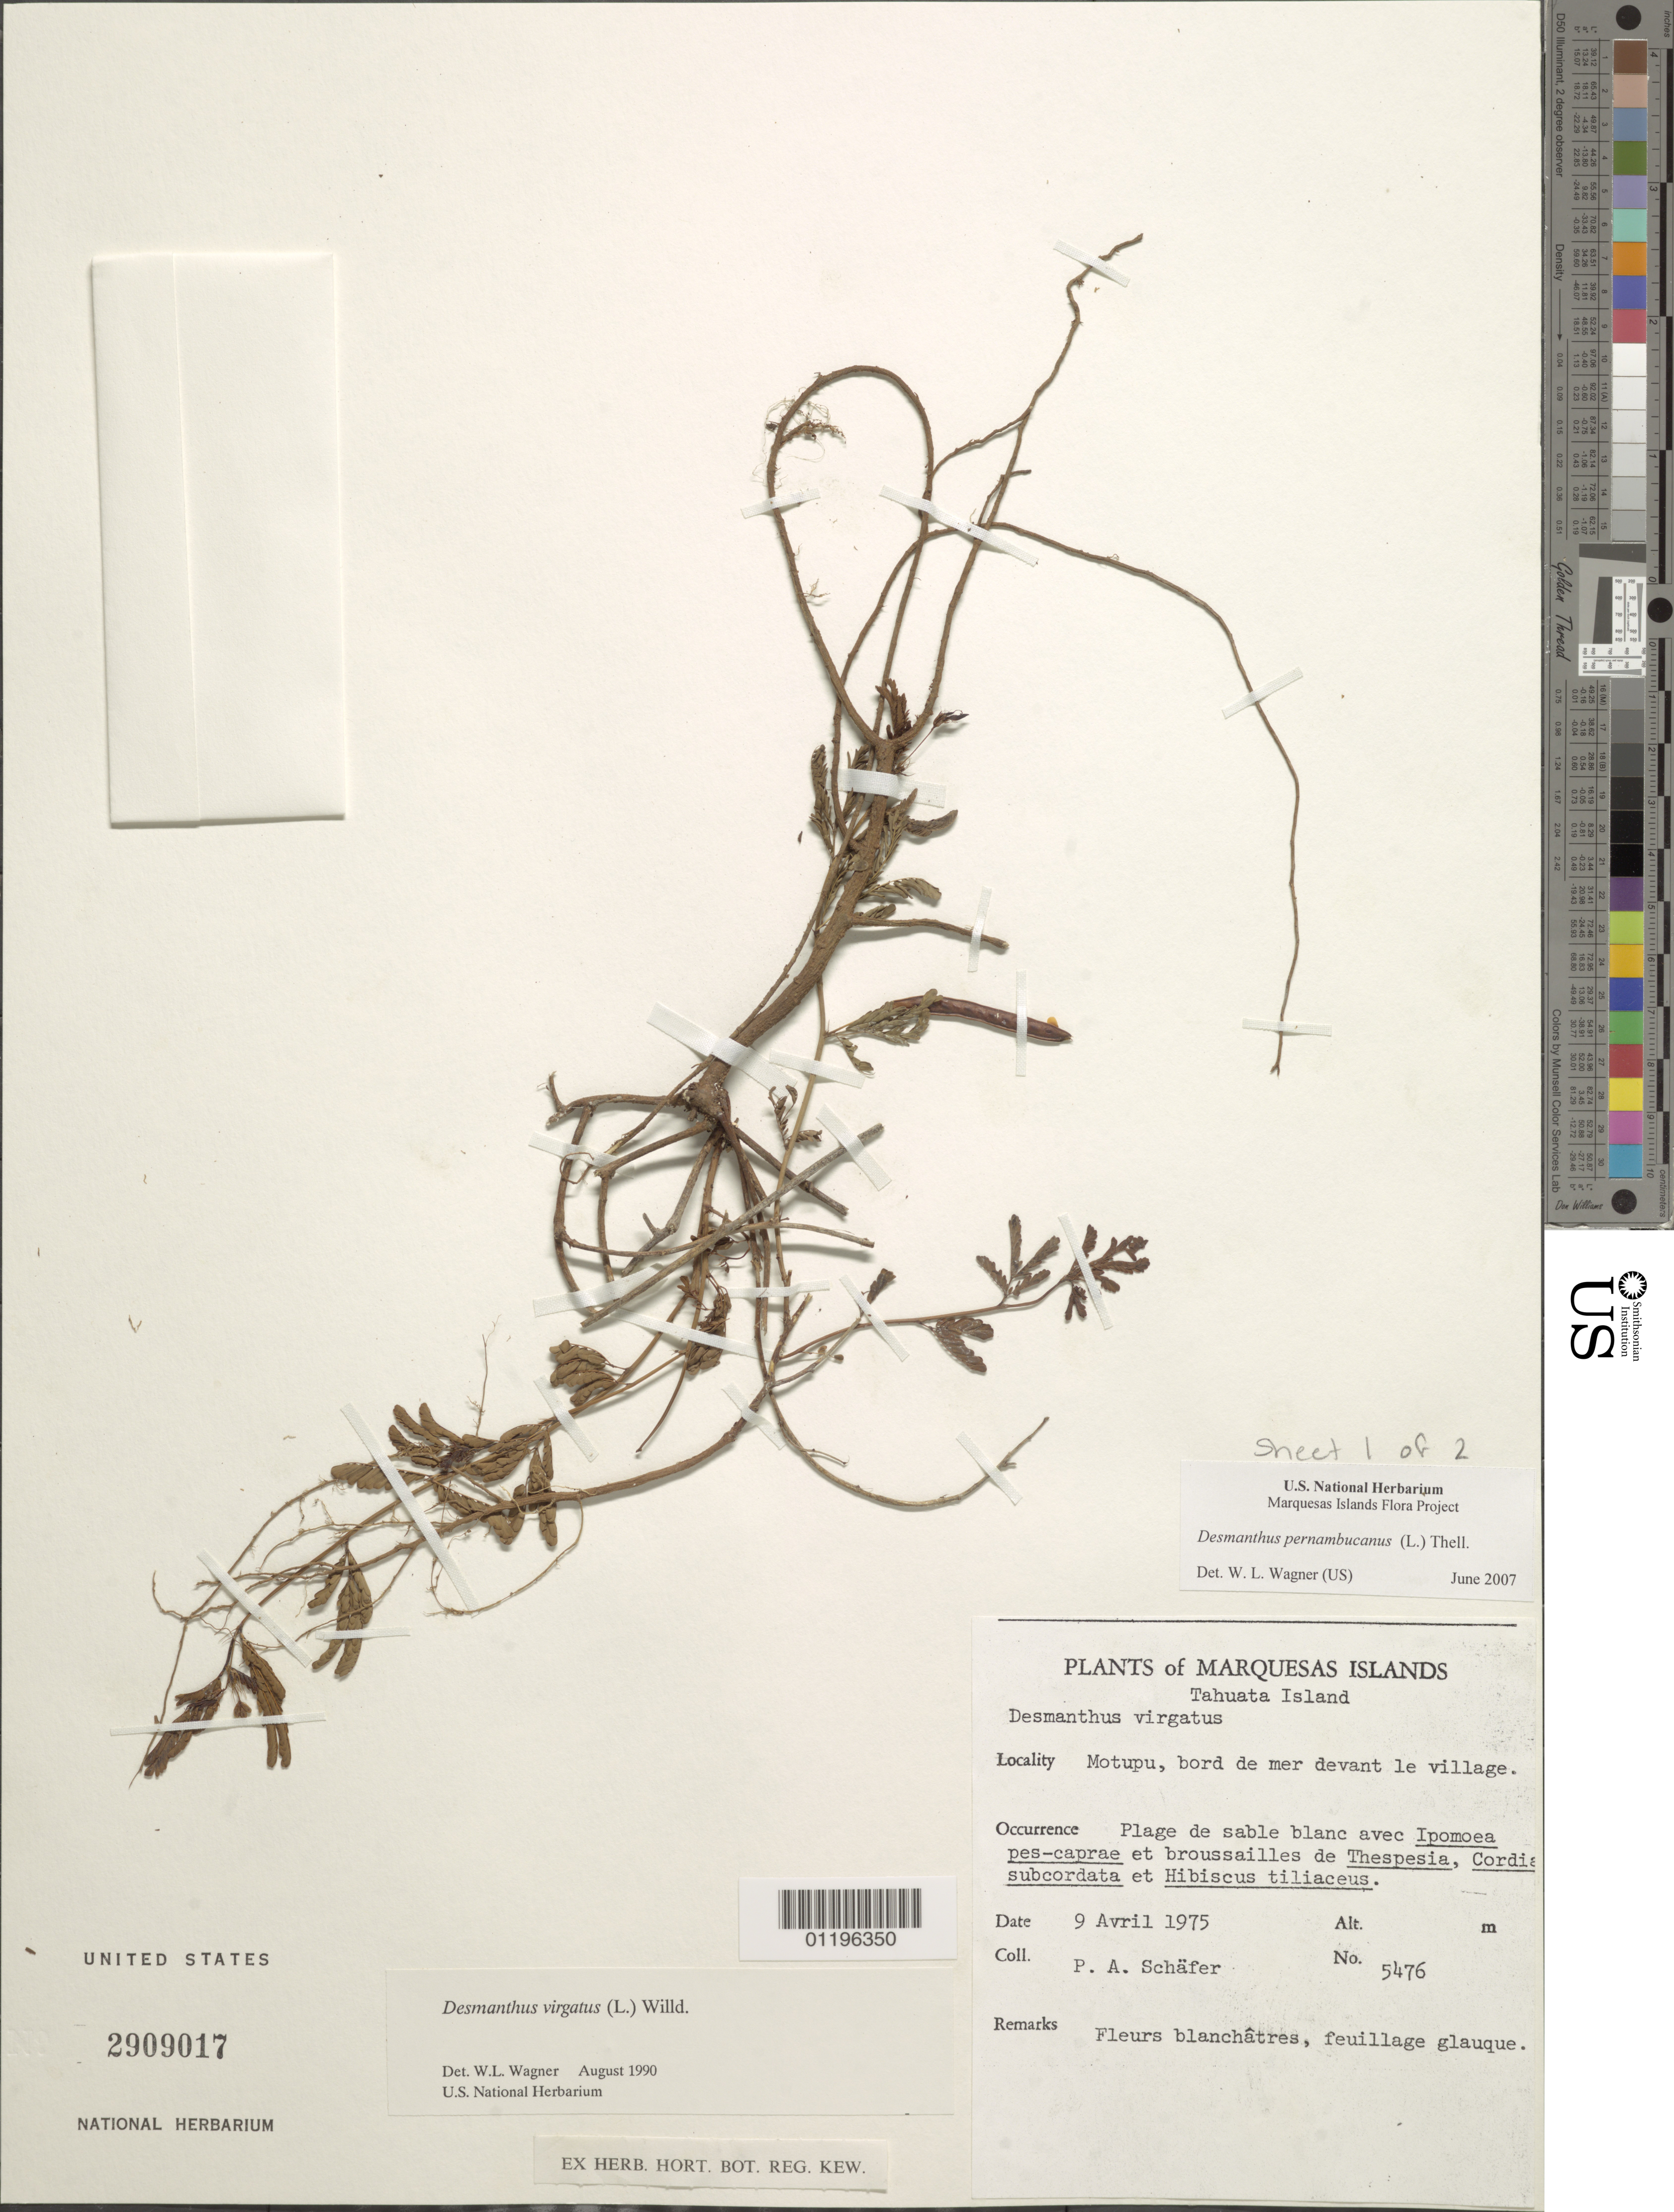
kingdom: Plantae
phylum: Tracheophyta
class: Magnoliopsida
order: Fabales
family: Fabaceae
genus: Desmanthus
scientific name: Desmanthus pernambucanus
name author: (L.) Thell.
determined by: Wagner, W. L., (BOT), Smithsonian Institution - National Museum of Natural History (UNITED STATES)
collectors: P. A. Schäfer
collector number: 5476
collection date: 1975-04-09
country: French Polynesia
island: Tahuata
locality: Motupu, bord de mer devant le village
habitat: Plage de sable blanc avec Ipomoea pes-caprae et broussailles de Thespesia, Cordia subcordata, et Hibiscus tiliaceus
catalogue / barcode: US 2909017